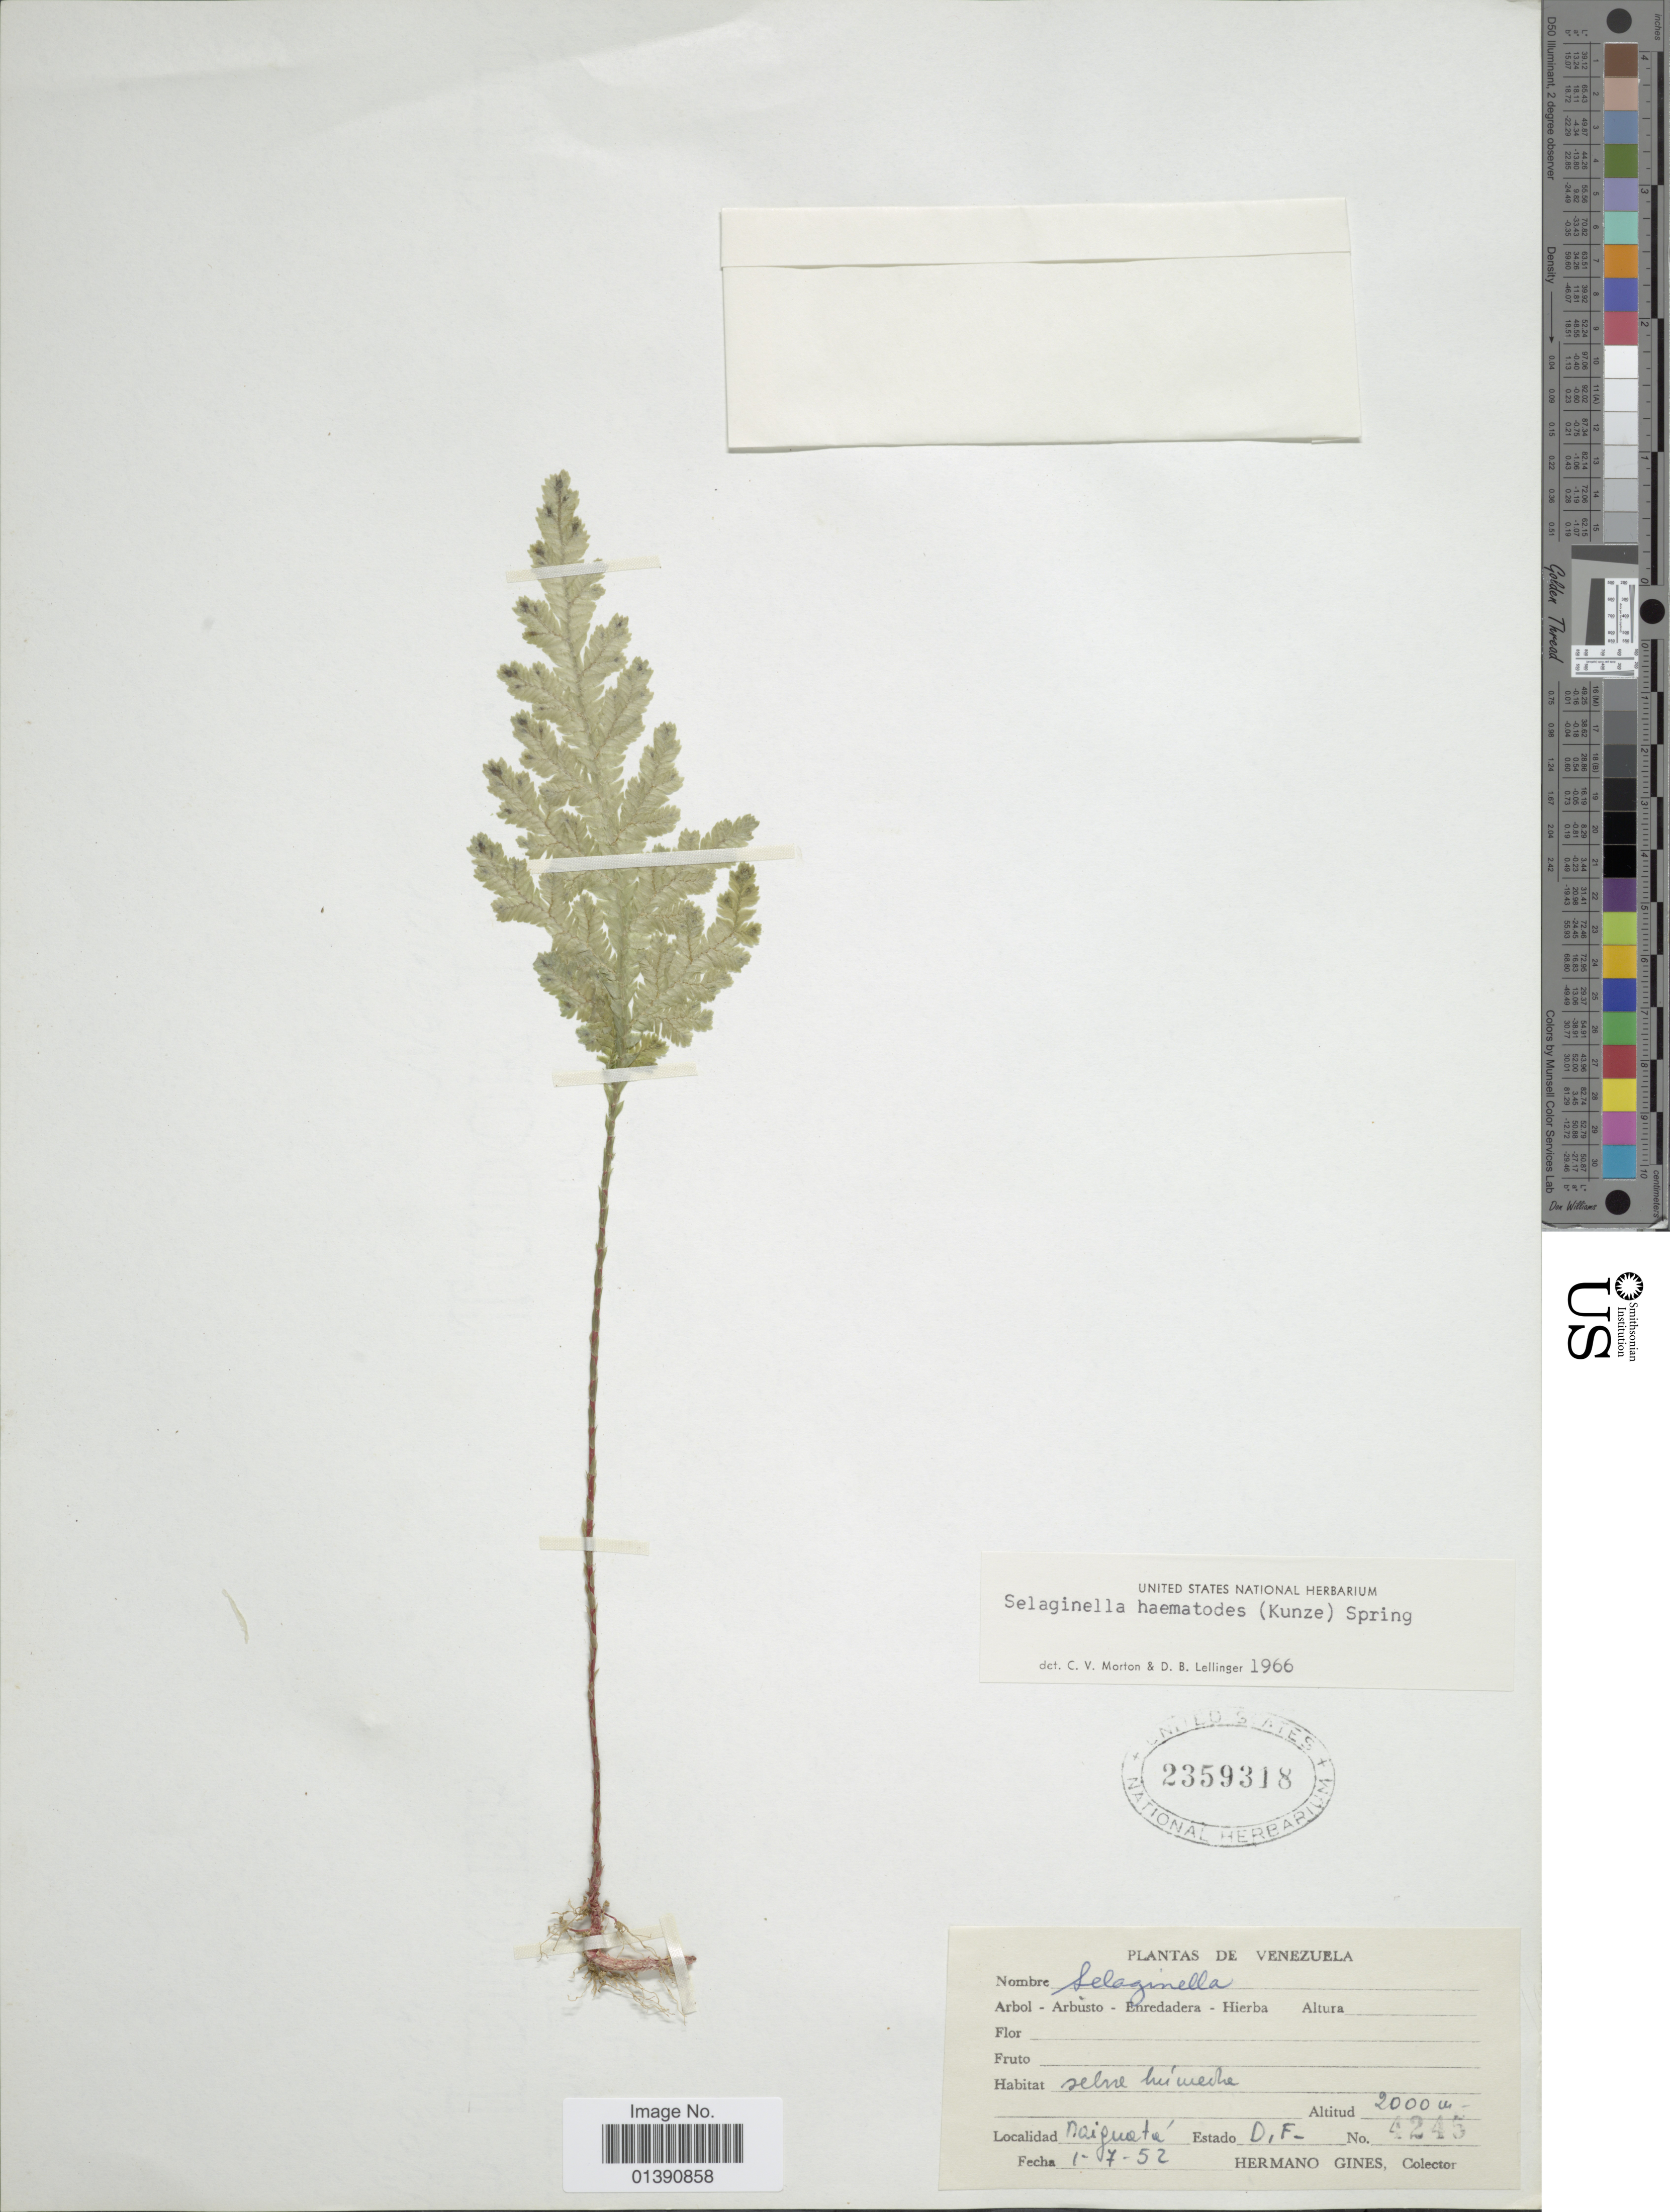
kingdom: Plantae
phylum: Tracheophyta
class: Lycopodiopsida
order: Selaginellales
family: Selaginellaceae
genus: Selaginella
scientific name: Selaginella haematodes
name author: (Kunze) Spring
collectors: Bro. Gines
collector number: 4245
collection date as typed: Transcribed d/m/y: 1/7/52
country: Venezuela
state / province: Vargas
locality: Naiguatá, Estado D.F. [State of Distrito Federal]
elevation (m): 2000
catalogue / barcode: US 2359318